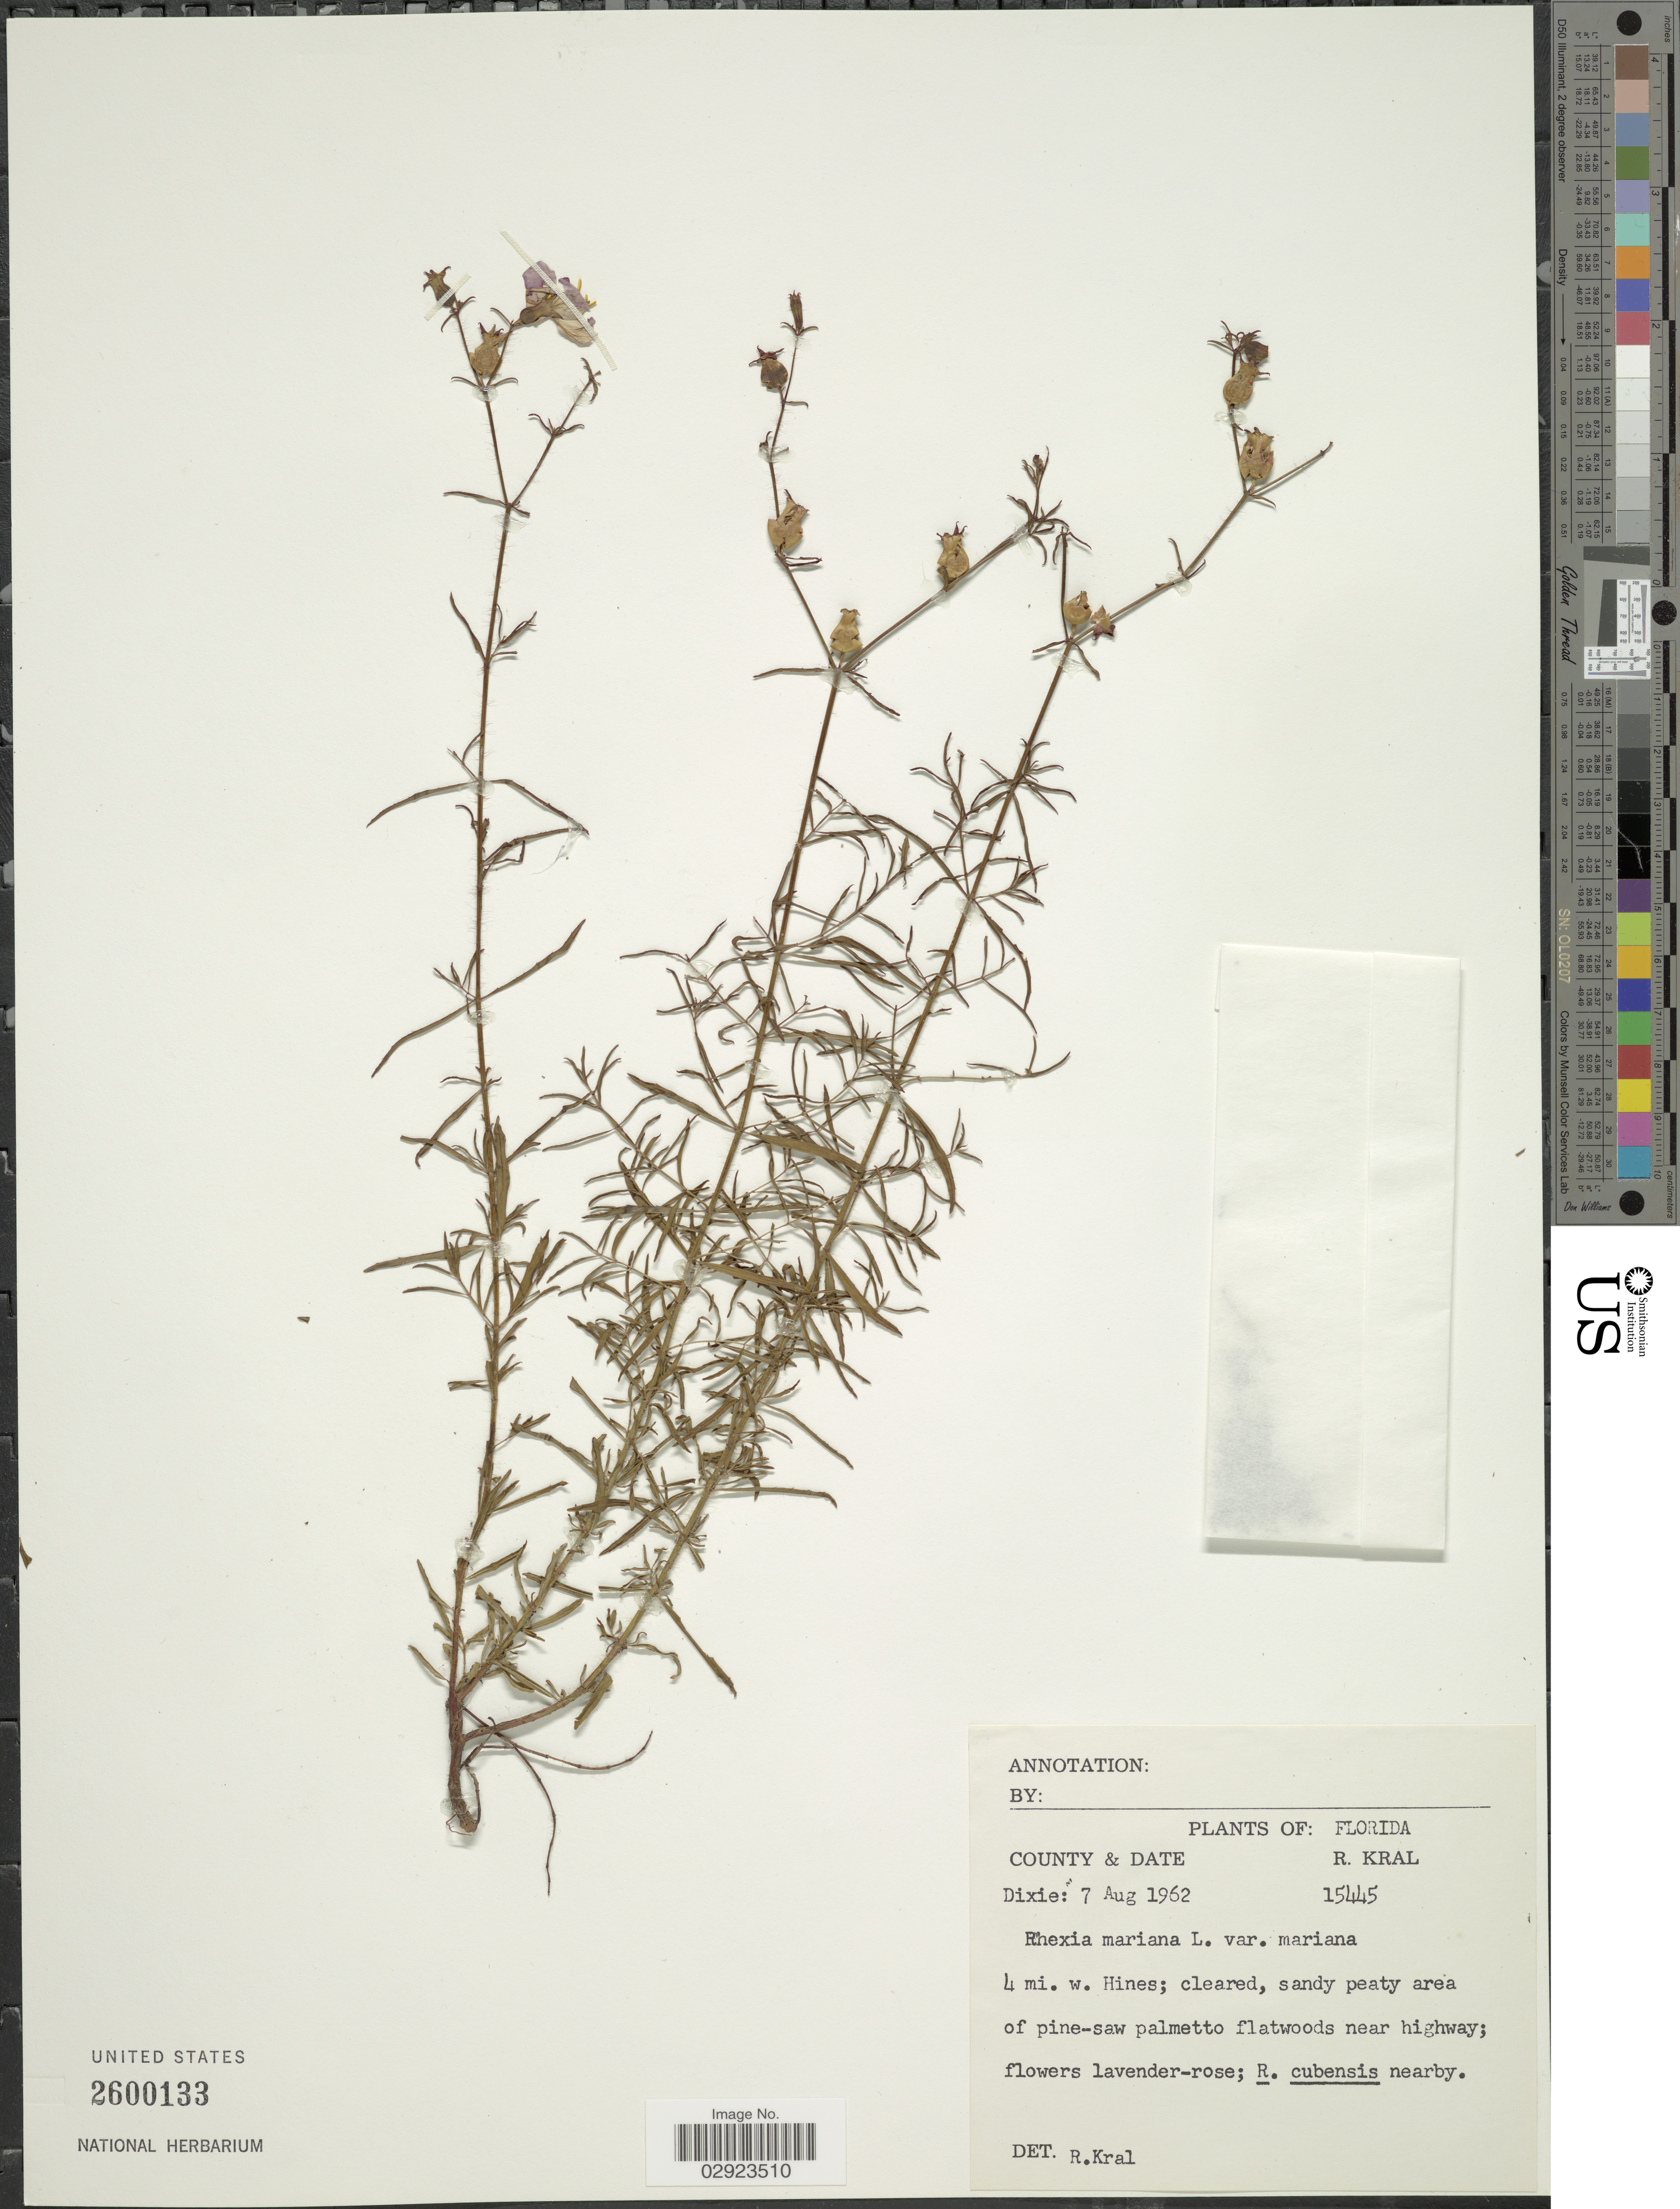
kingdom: Plantae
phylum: Tracheophyta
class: Magnoliopsida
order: Myrtales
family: Melastomataceae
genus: Rhexia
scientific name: Rhexia mariana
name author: L.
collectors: R. Kral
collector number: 15445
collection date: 1962-08-07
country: United States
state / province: Florida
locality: Dixie. 4 mi. w. Hines.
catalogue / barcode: US 2600133